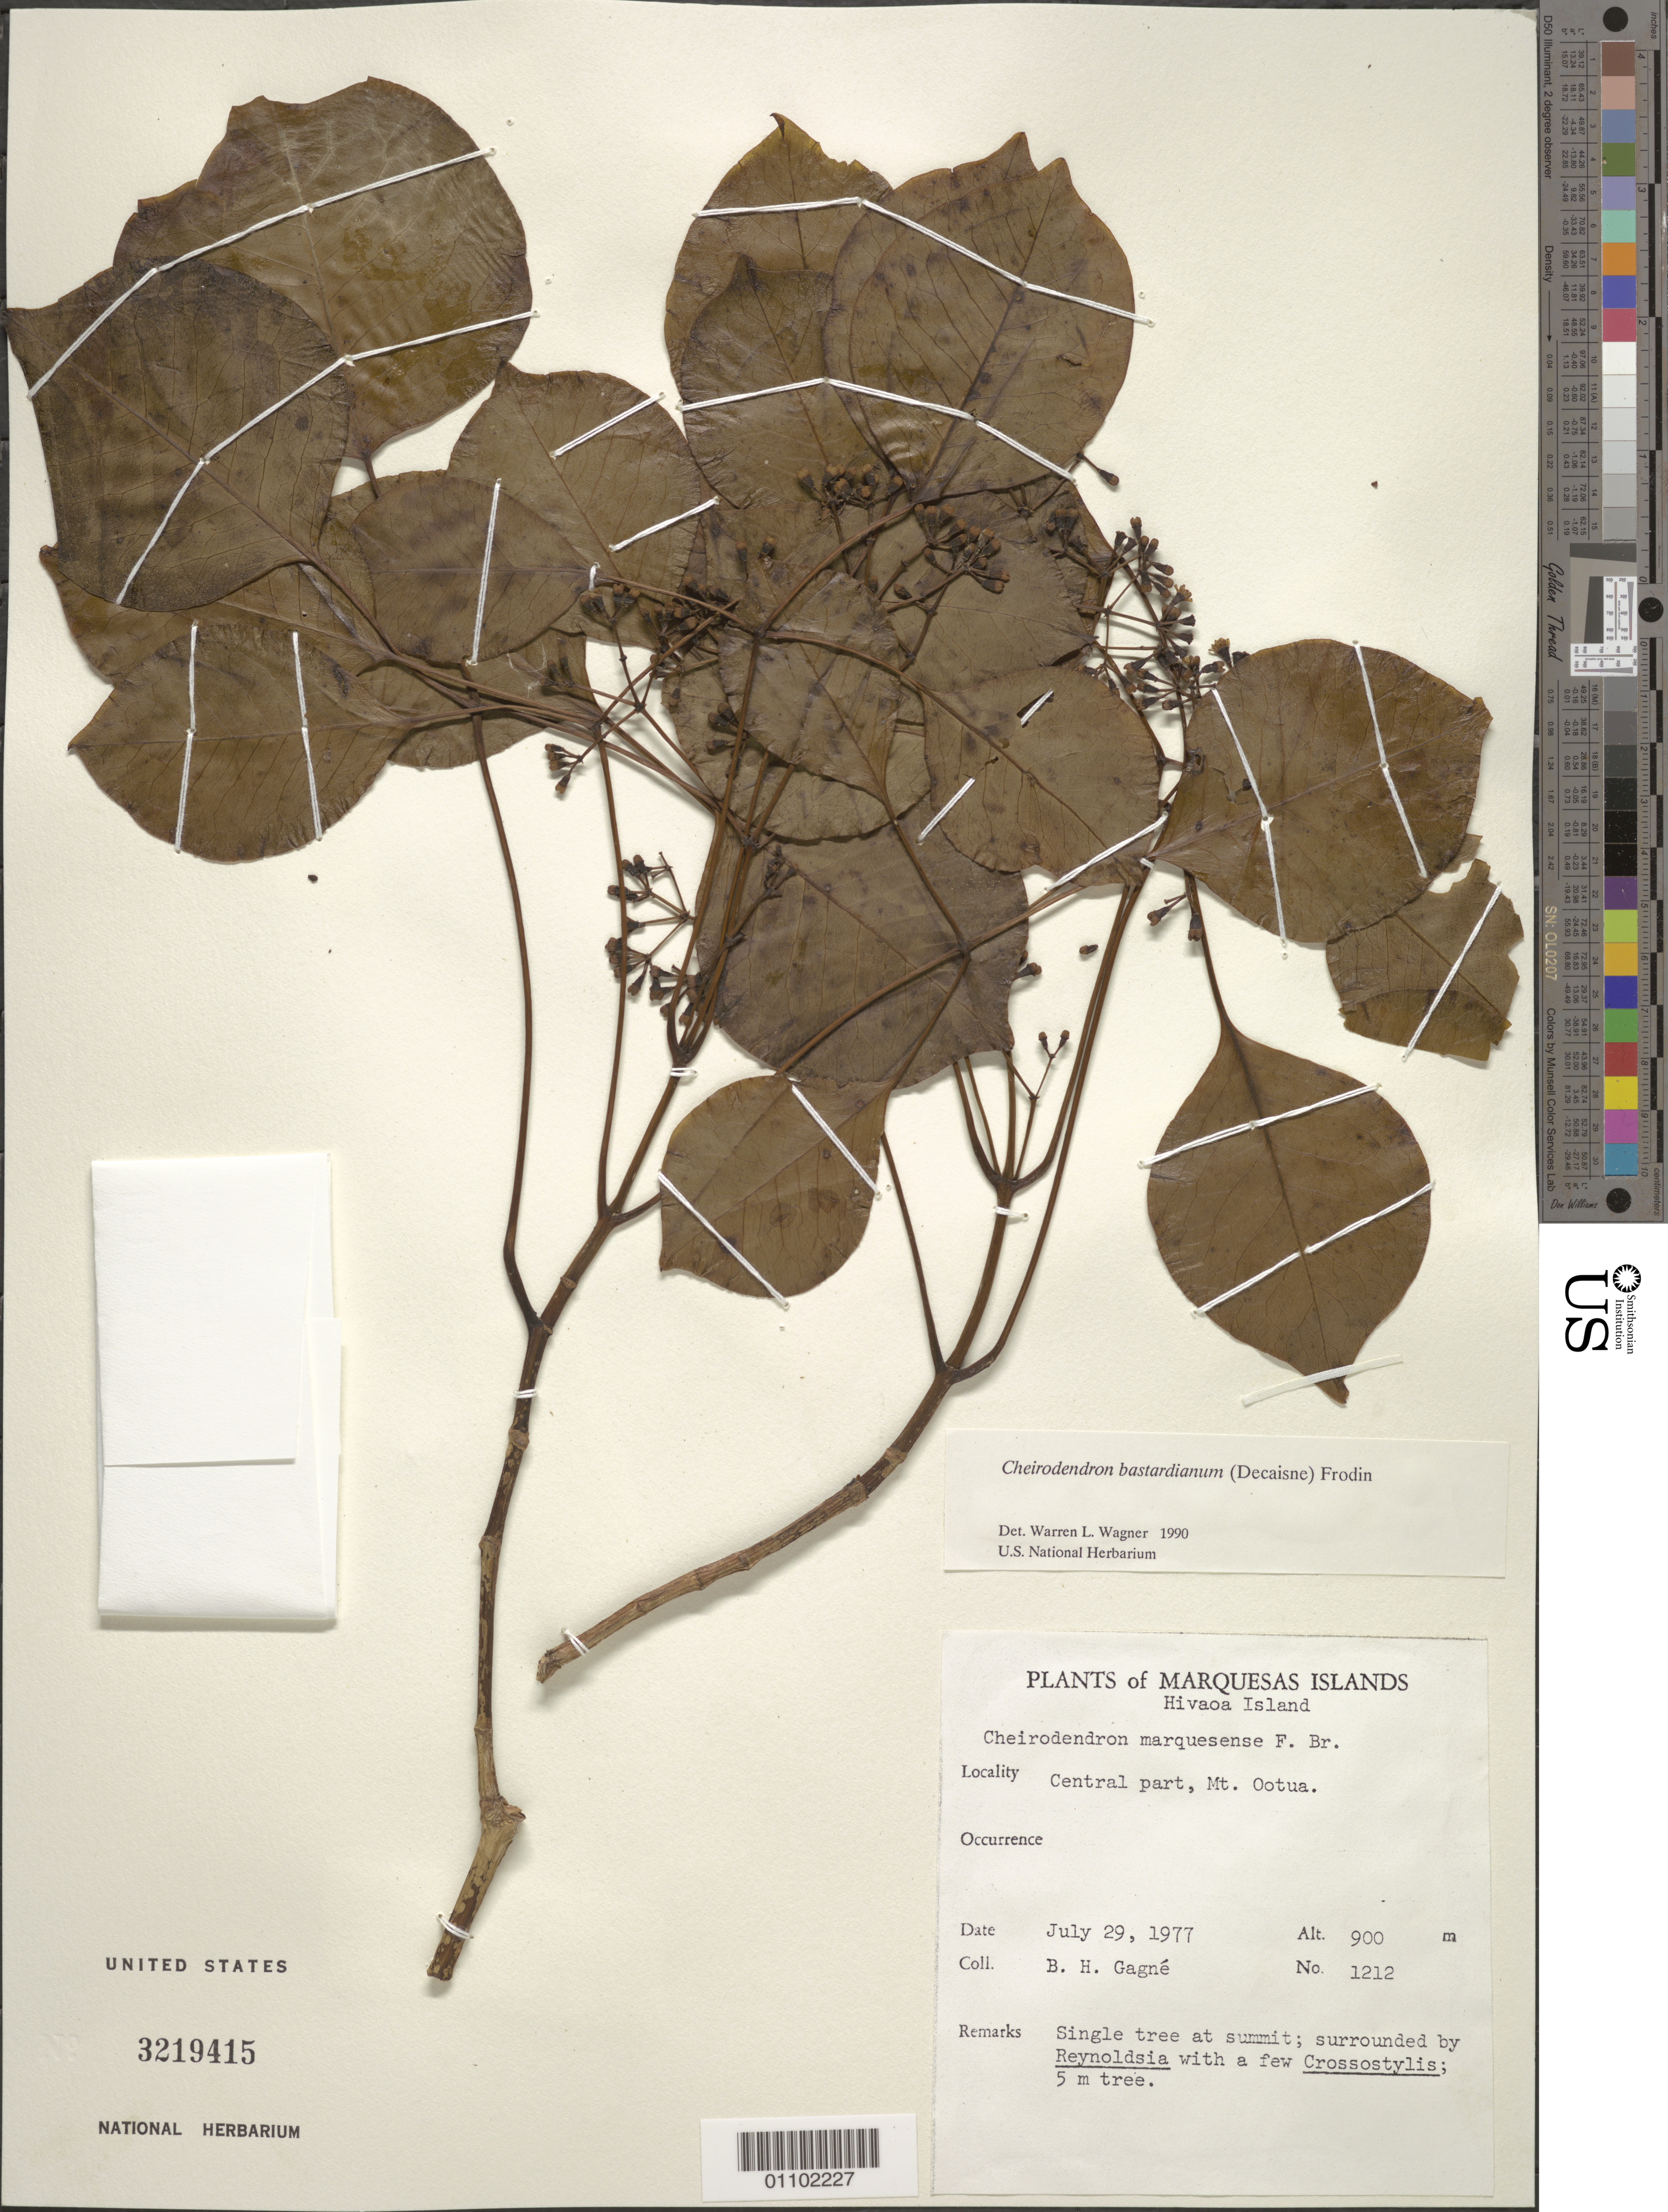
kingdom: Plantae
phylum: Tracheophyta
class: Magnoliopsida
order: Apiales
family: Araliaceae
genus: Cheirodendron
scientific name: Cheirodendron bastardianum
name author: (Decne.) Frodin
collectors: B. H. Gagné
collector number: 1212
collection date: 1977-07-29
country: French Polynesia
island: Hiva Oa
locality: Mt. Ootua, central part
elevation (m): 900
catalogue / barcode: US 3219415